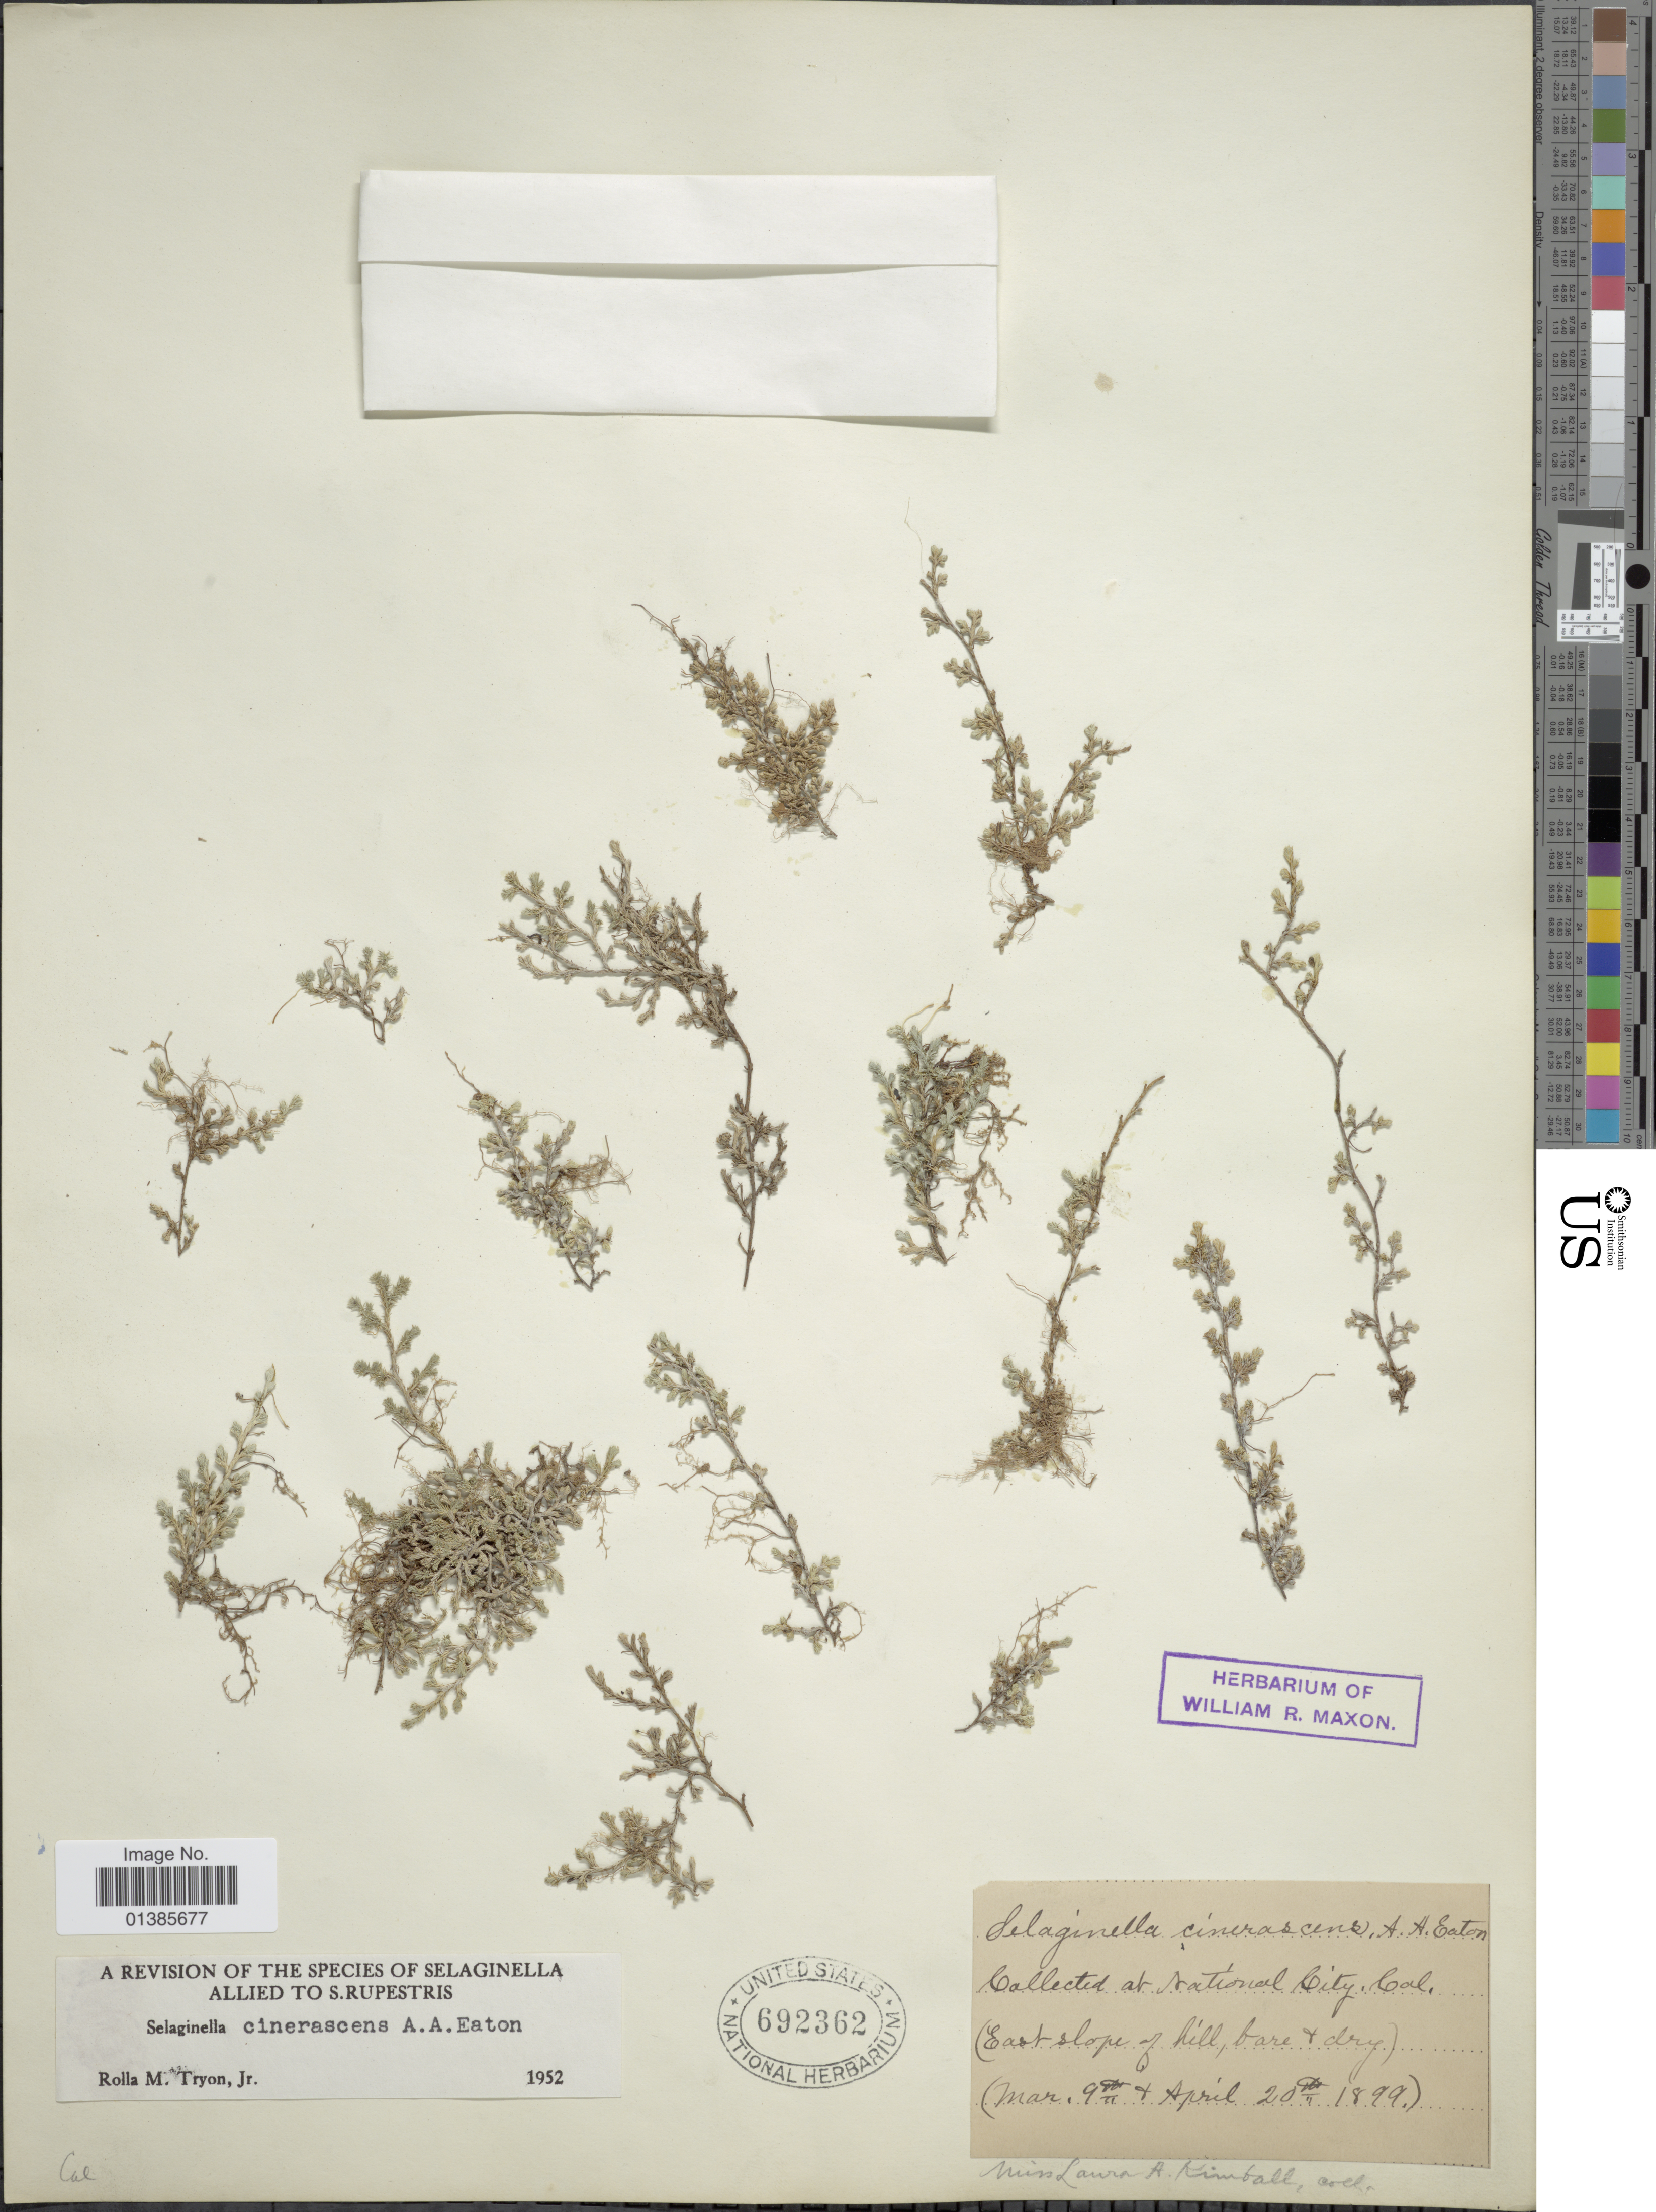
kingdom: Plantae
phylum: Tracheophyta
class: Lycopodiopsida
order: Selaginellales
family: Selaginellaceae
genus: Selaginella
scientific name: Selaginella cinerascens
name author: A.A. Eaton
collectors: L. Kimball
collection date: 1899-03-09/1899-04-20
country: United States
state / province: California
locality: National City (East slope of hill, bare & dry).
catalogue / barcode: US 692362